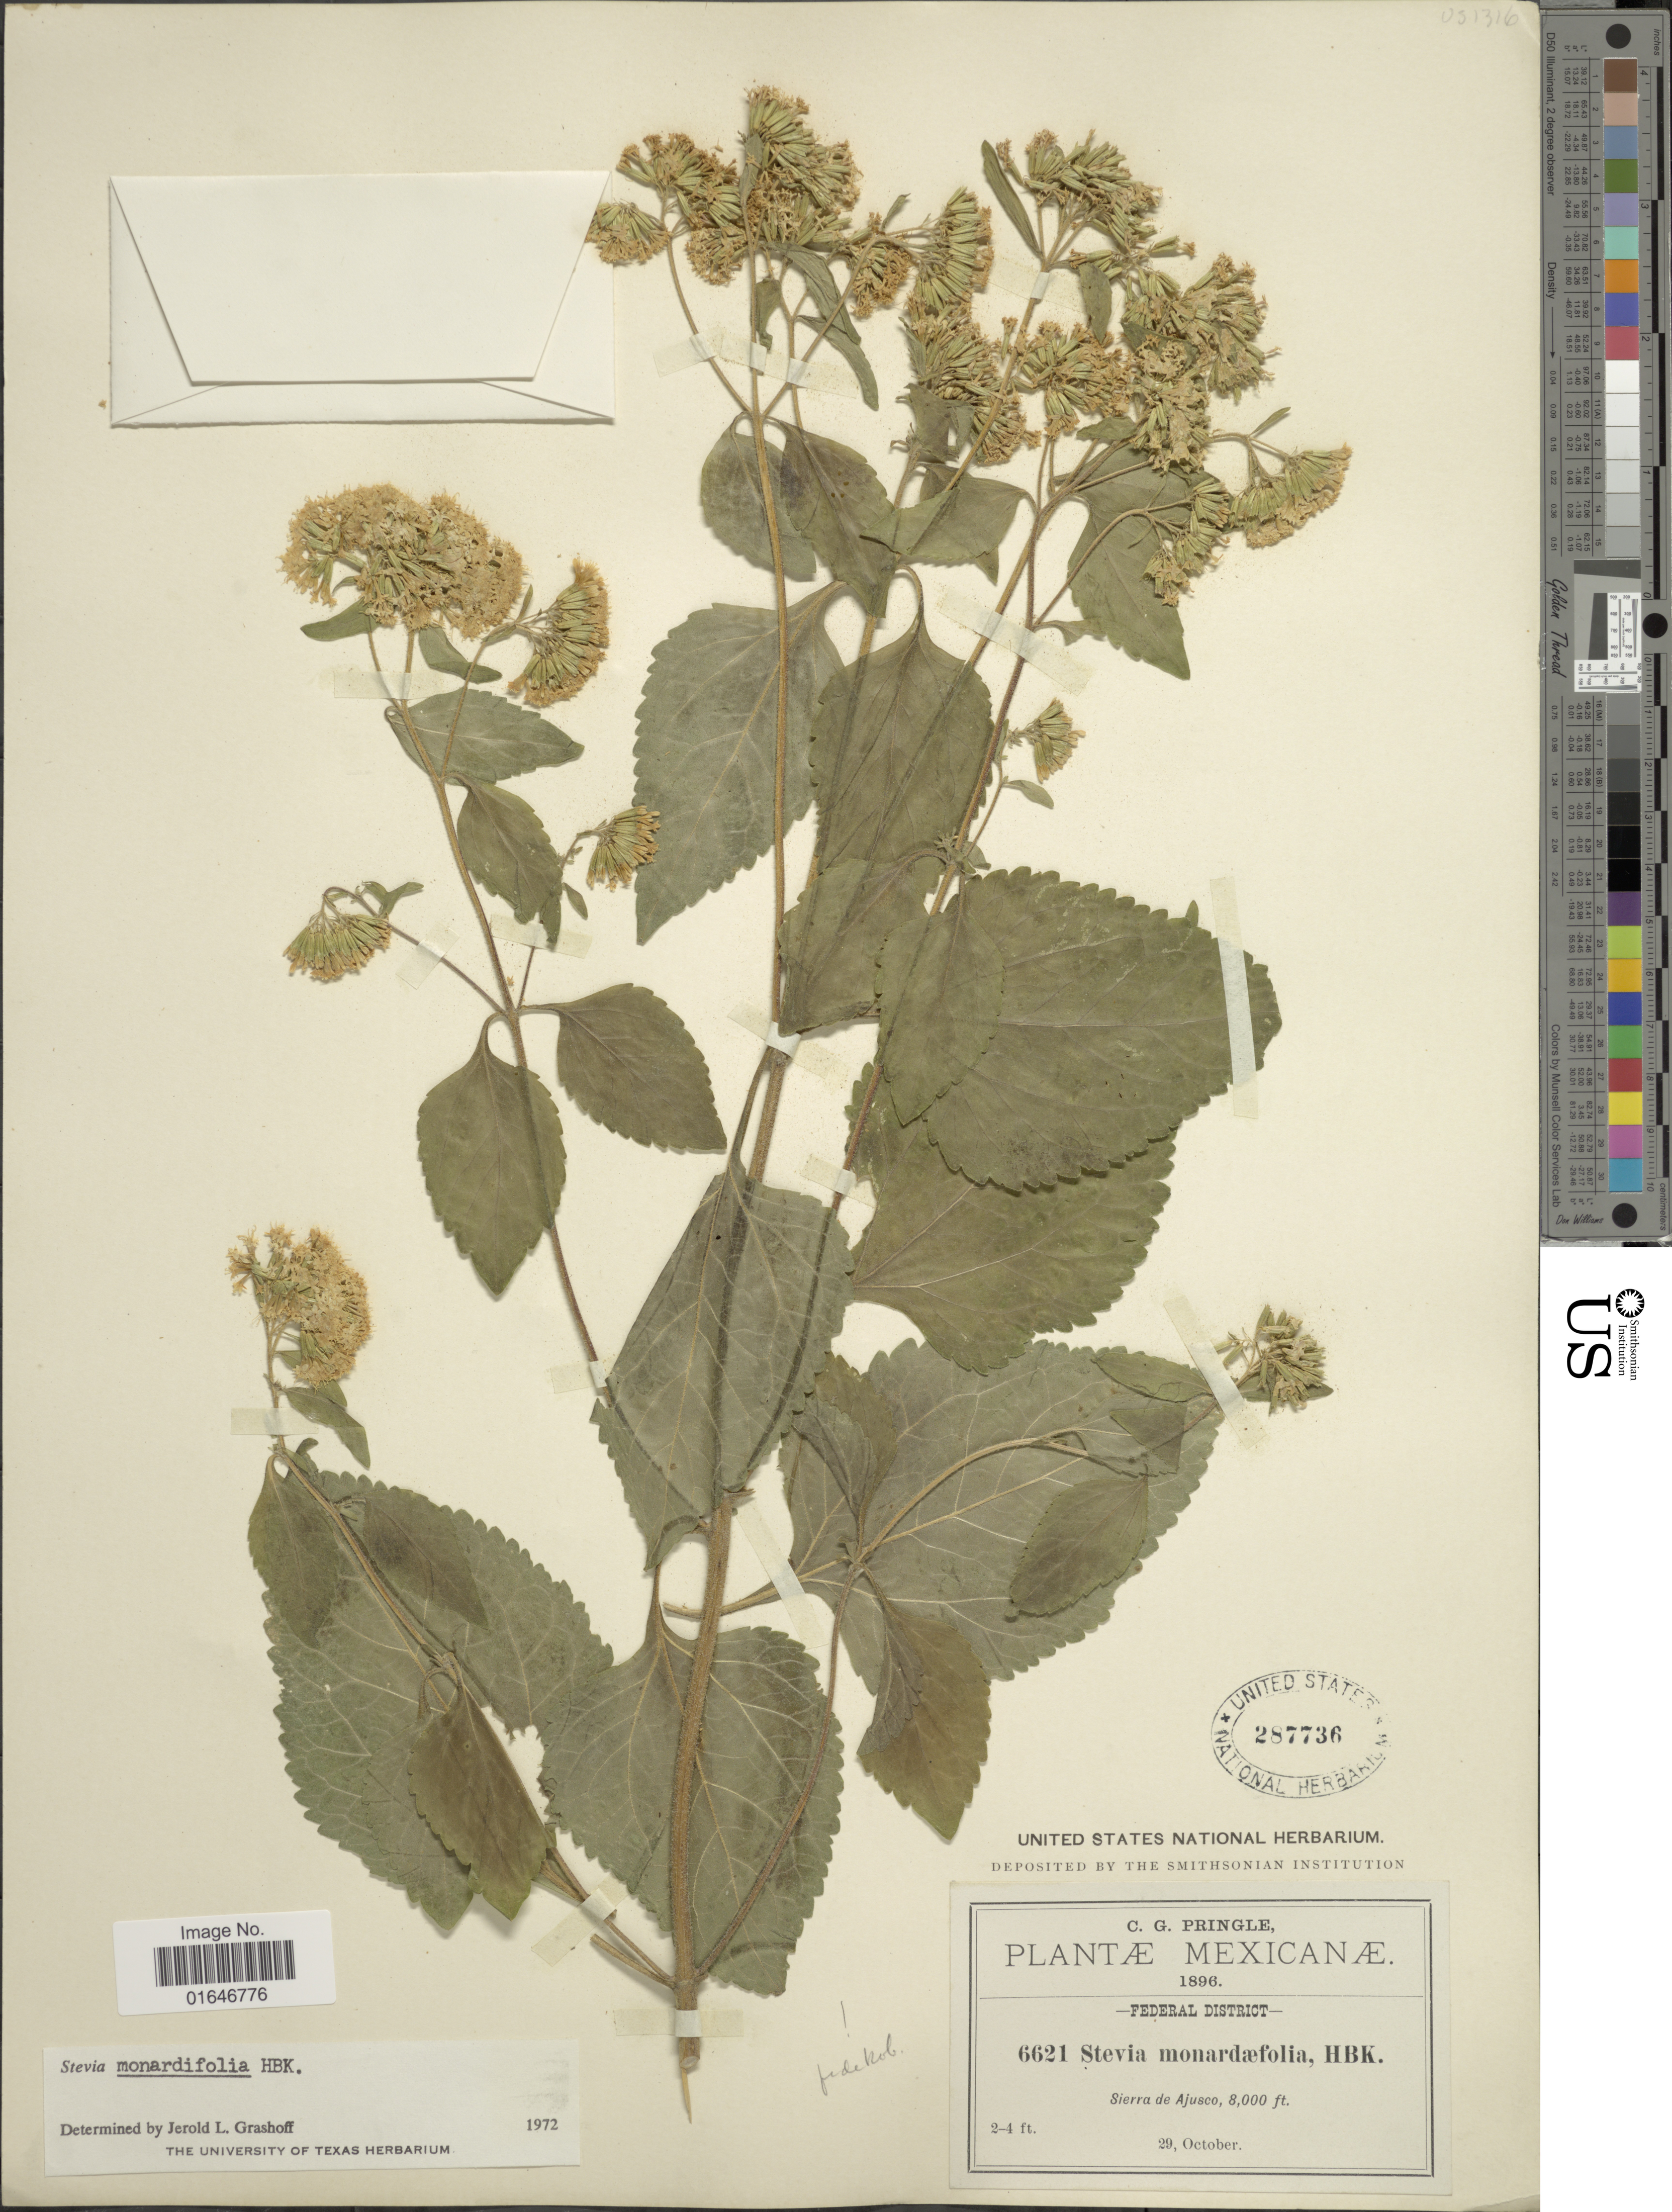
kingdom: Plantae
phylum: Tracheophyta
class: Magnoliopsida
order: Asterales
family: Asteraceae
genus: Stevia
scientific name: Stevia monardifolia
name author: Kunth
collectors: C. G. Pringle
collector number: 6621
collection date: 1896-10-29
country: Mexico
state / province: Distrito Federal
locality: Sierra de Ajusco.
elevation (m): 2438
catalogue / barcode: US 287736